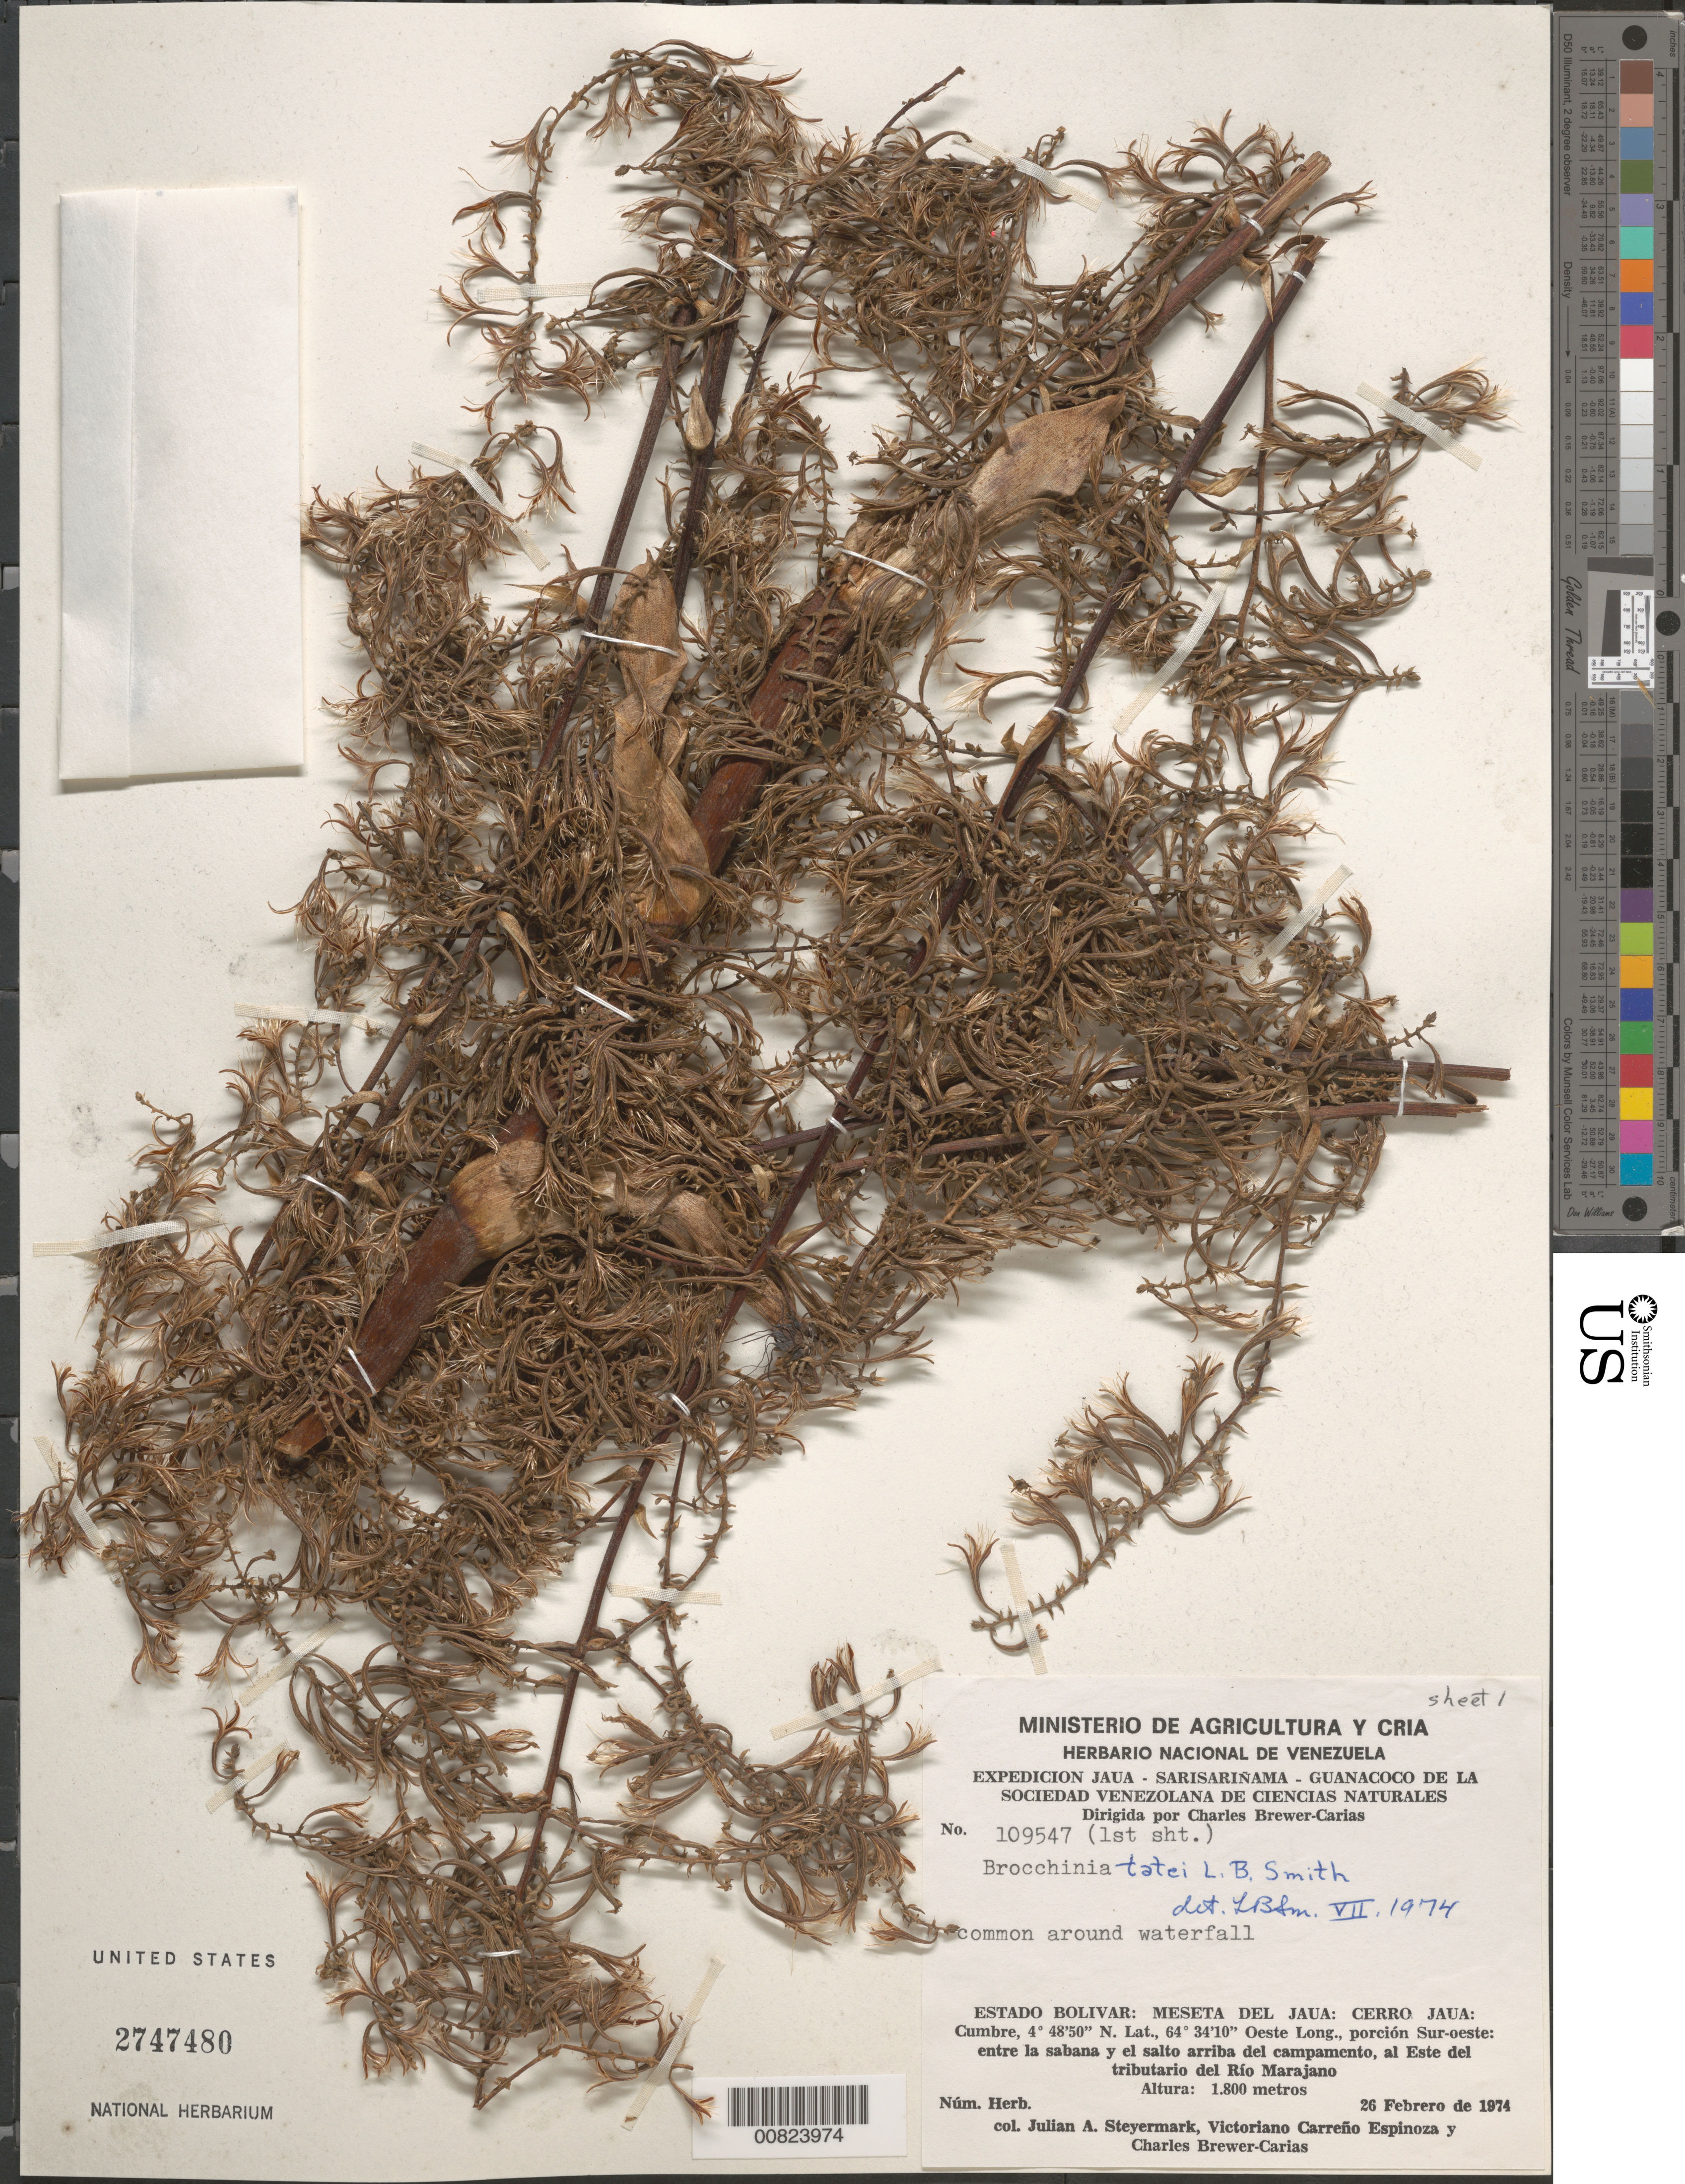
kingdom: Plantae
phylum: Tracheophyta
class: Liliopsida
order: Poales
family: Bromeliaceae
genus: Brocchinia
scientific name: Brocchinia tatei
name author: L.B. Sm.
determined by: Smith, Lyman B., (US), NMNH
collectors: J. Steyermark, V. Carreño E. & C. Brewer-Carias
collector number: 109547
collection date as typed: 26-Feb-74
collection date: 1974-02-26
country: Venezuela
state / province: Bolívar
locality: Meseta del Jaua: Cerro Jaua, este del tributarío del Río Marajano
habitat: Entre la sabana y el salto arriba del campamento; around waterfall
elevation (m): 1800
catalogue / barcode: US 2747480